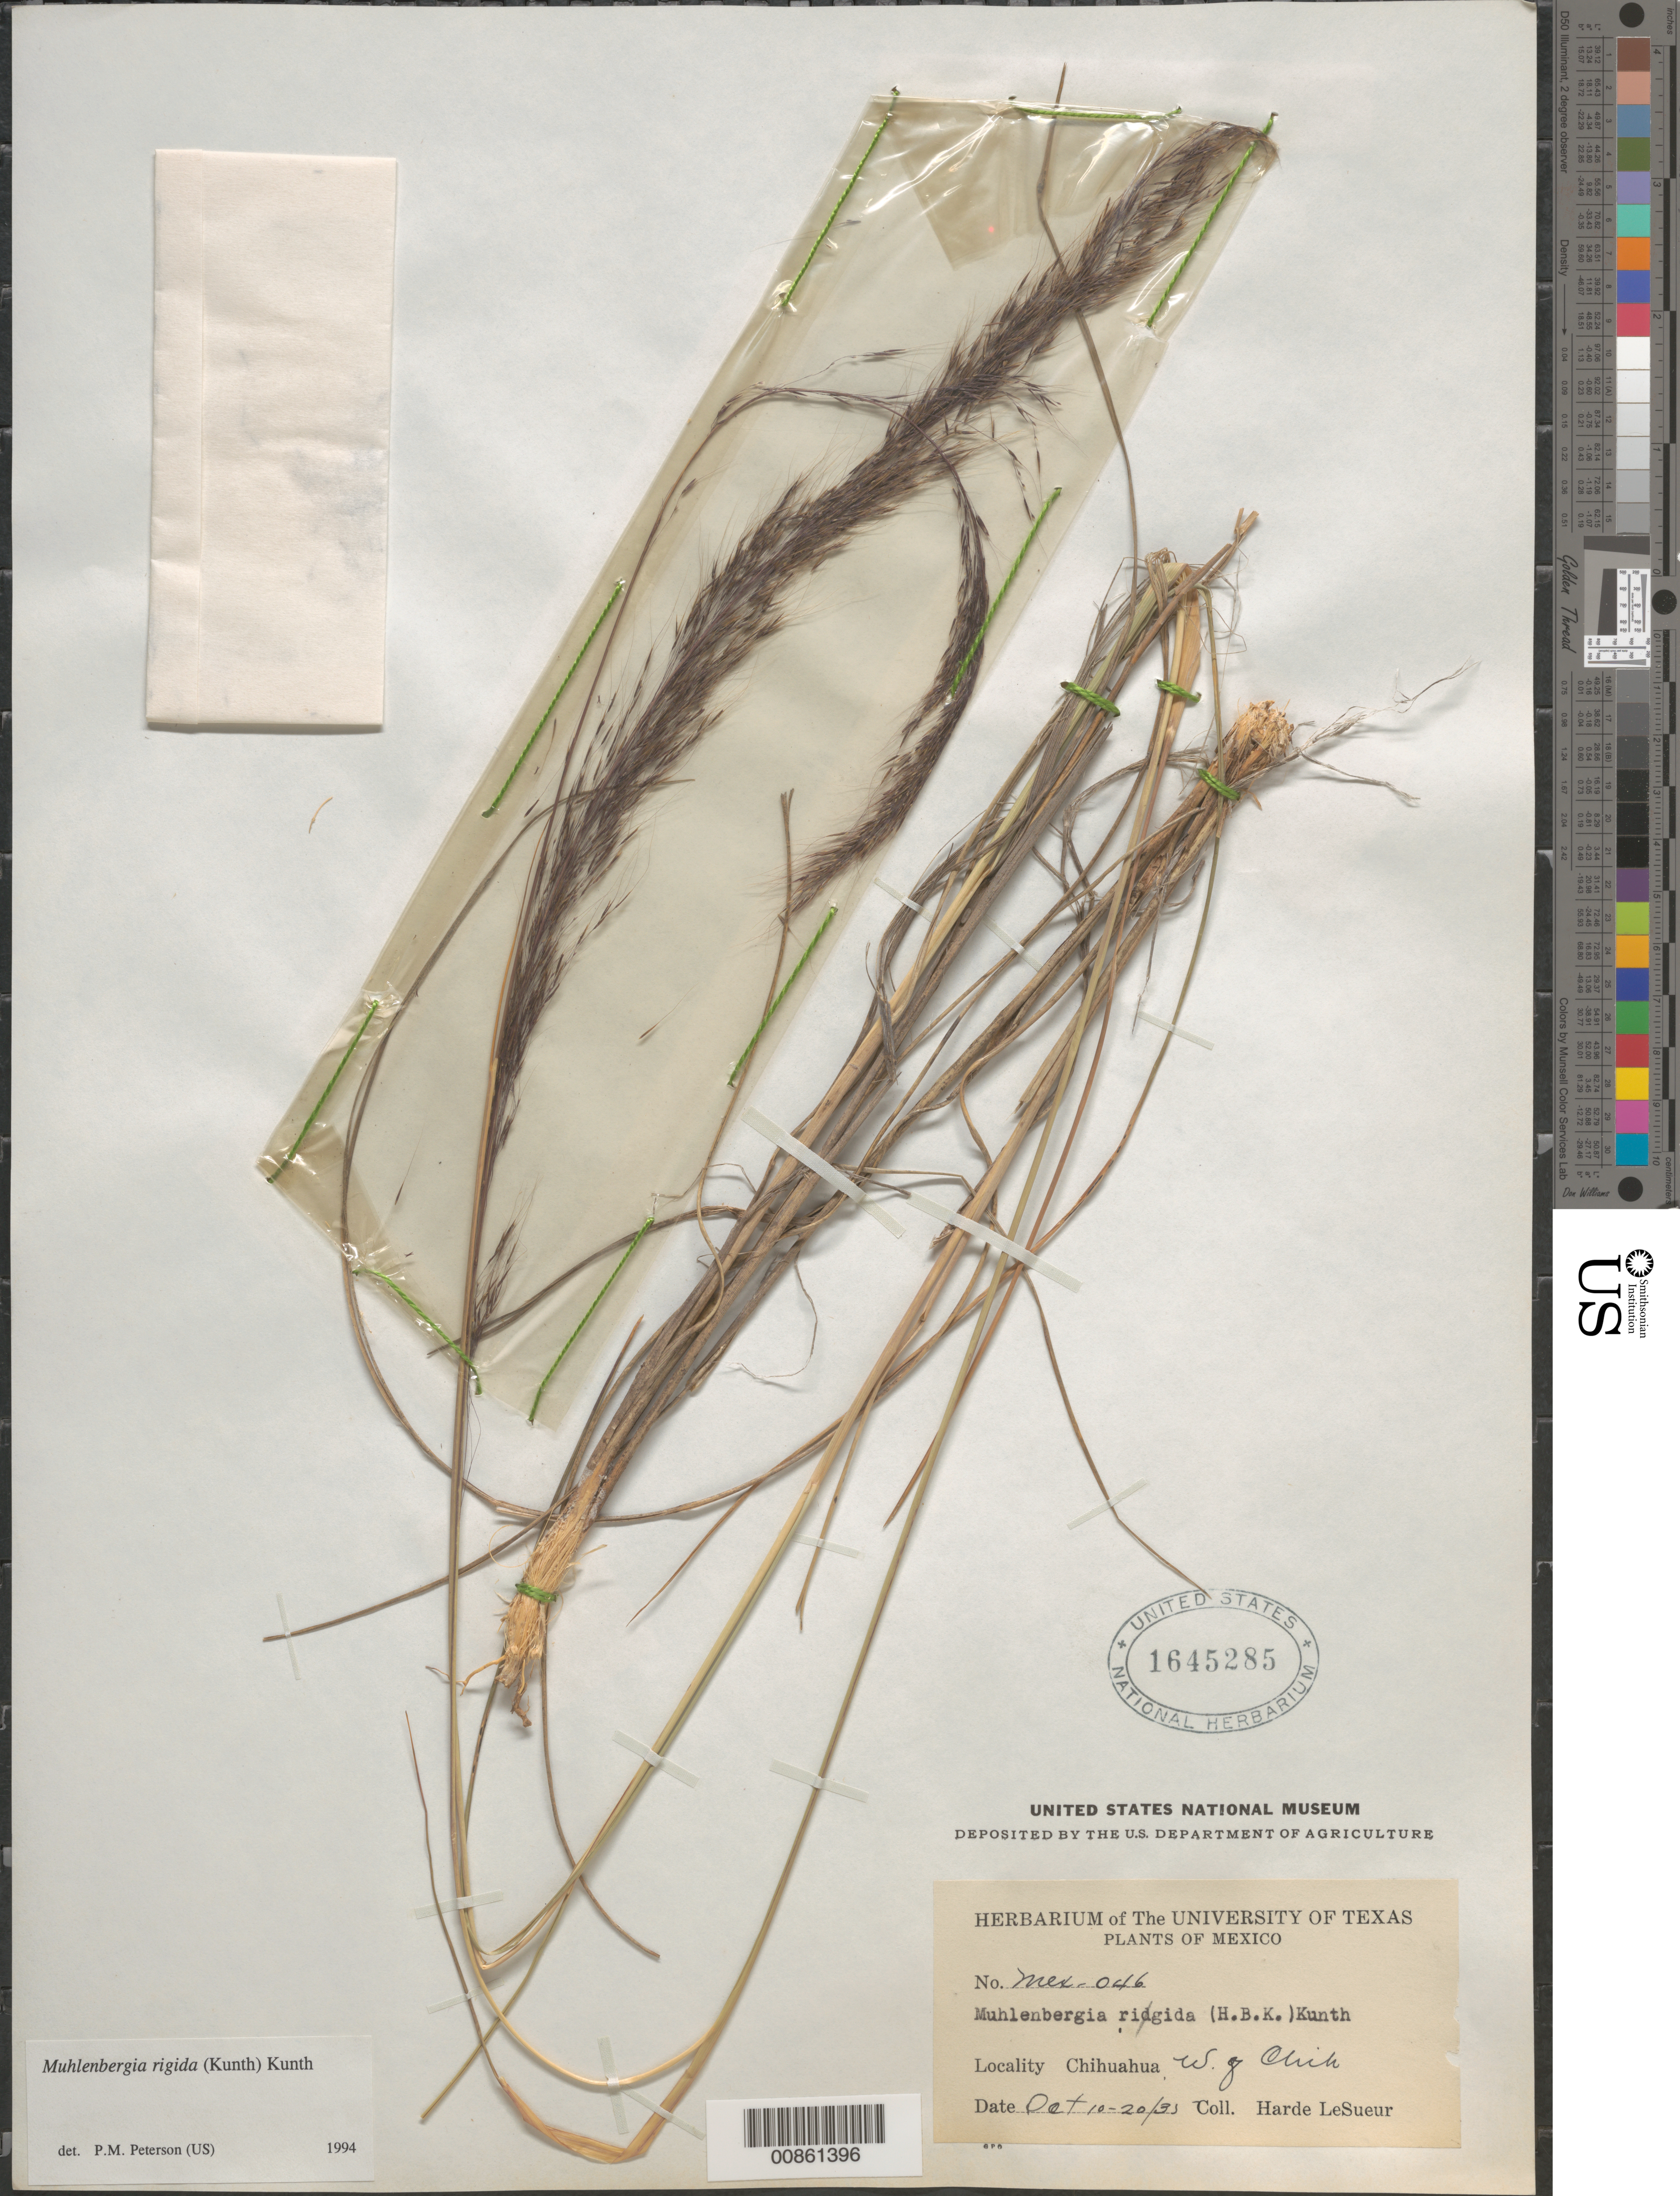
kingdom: Plantae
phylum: Tracheophyta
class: Liliopsida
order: Poales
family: Poaceae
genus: Muhlenbergia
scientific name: Muhlenbergia rigida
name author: (Kunth) Kunth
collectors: D. H. LeSueur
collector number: Mex-046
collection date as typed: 1935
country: Mexico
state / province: Chihuahua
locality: W of Chihuahua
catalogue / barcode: US 1645285